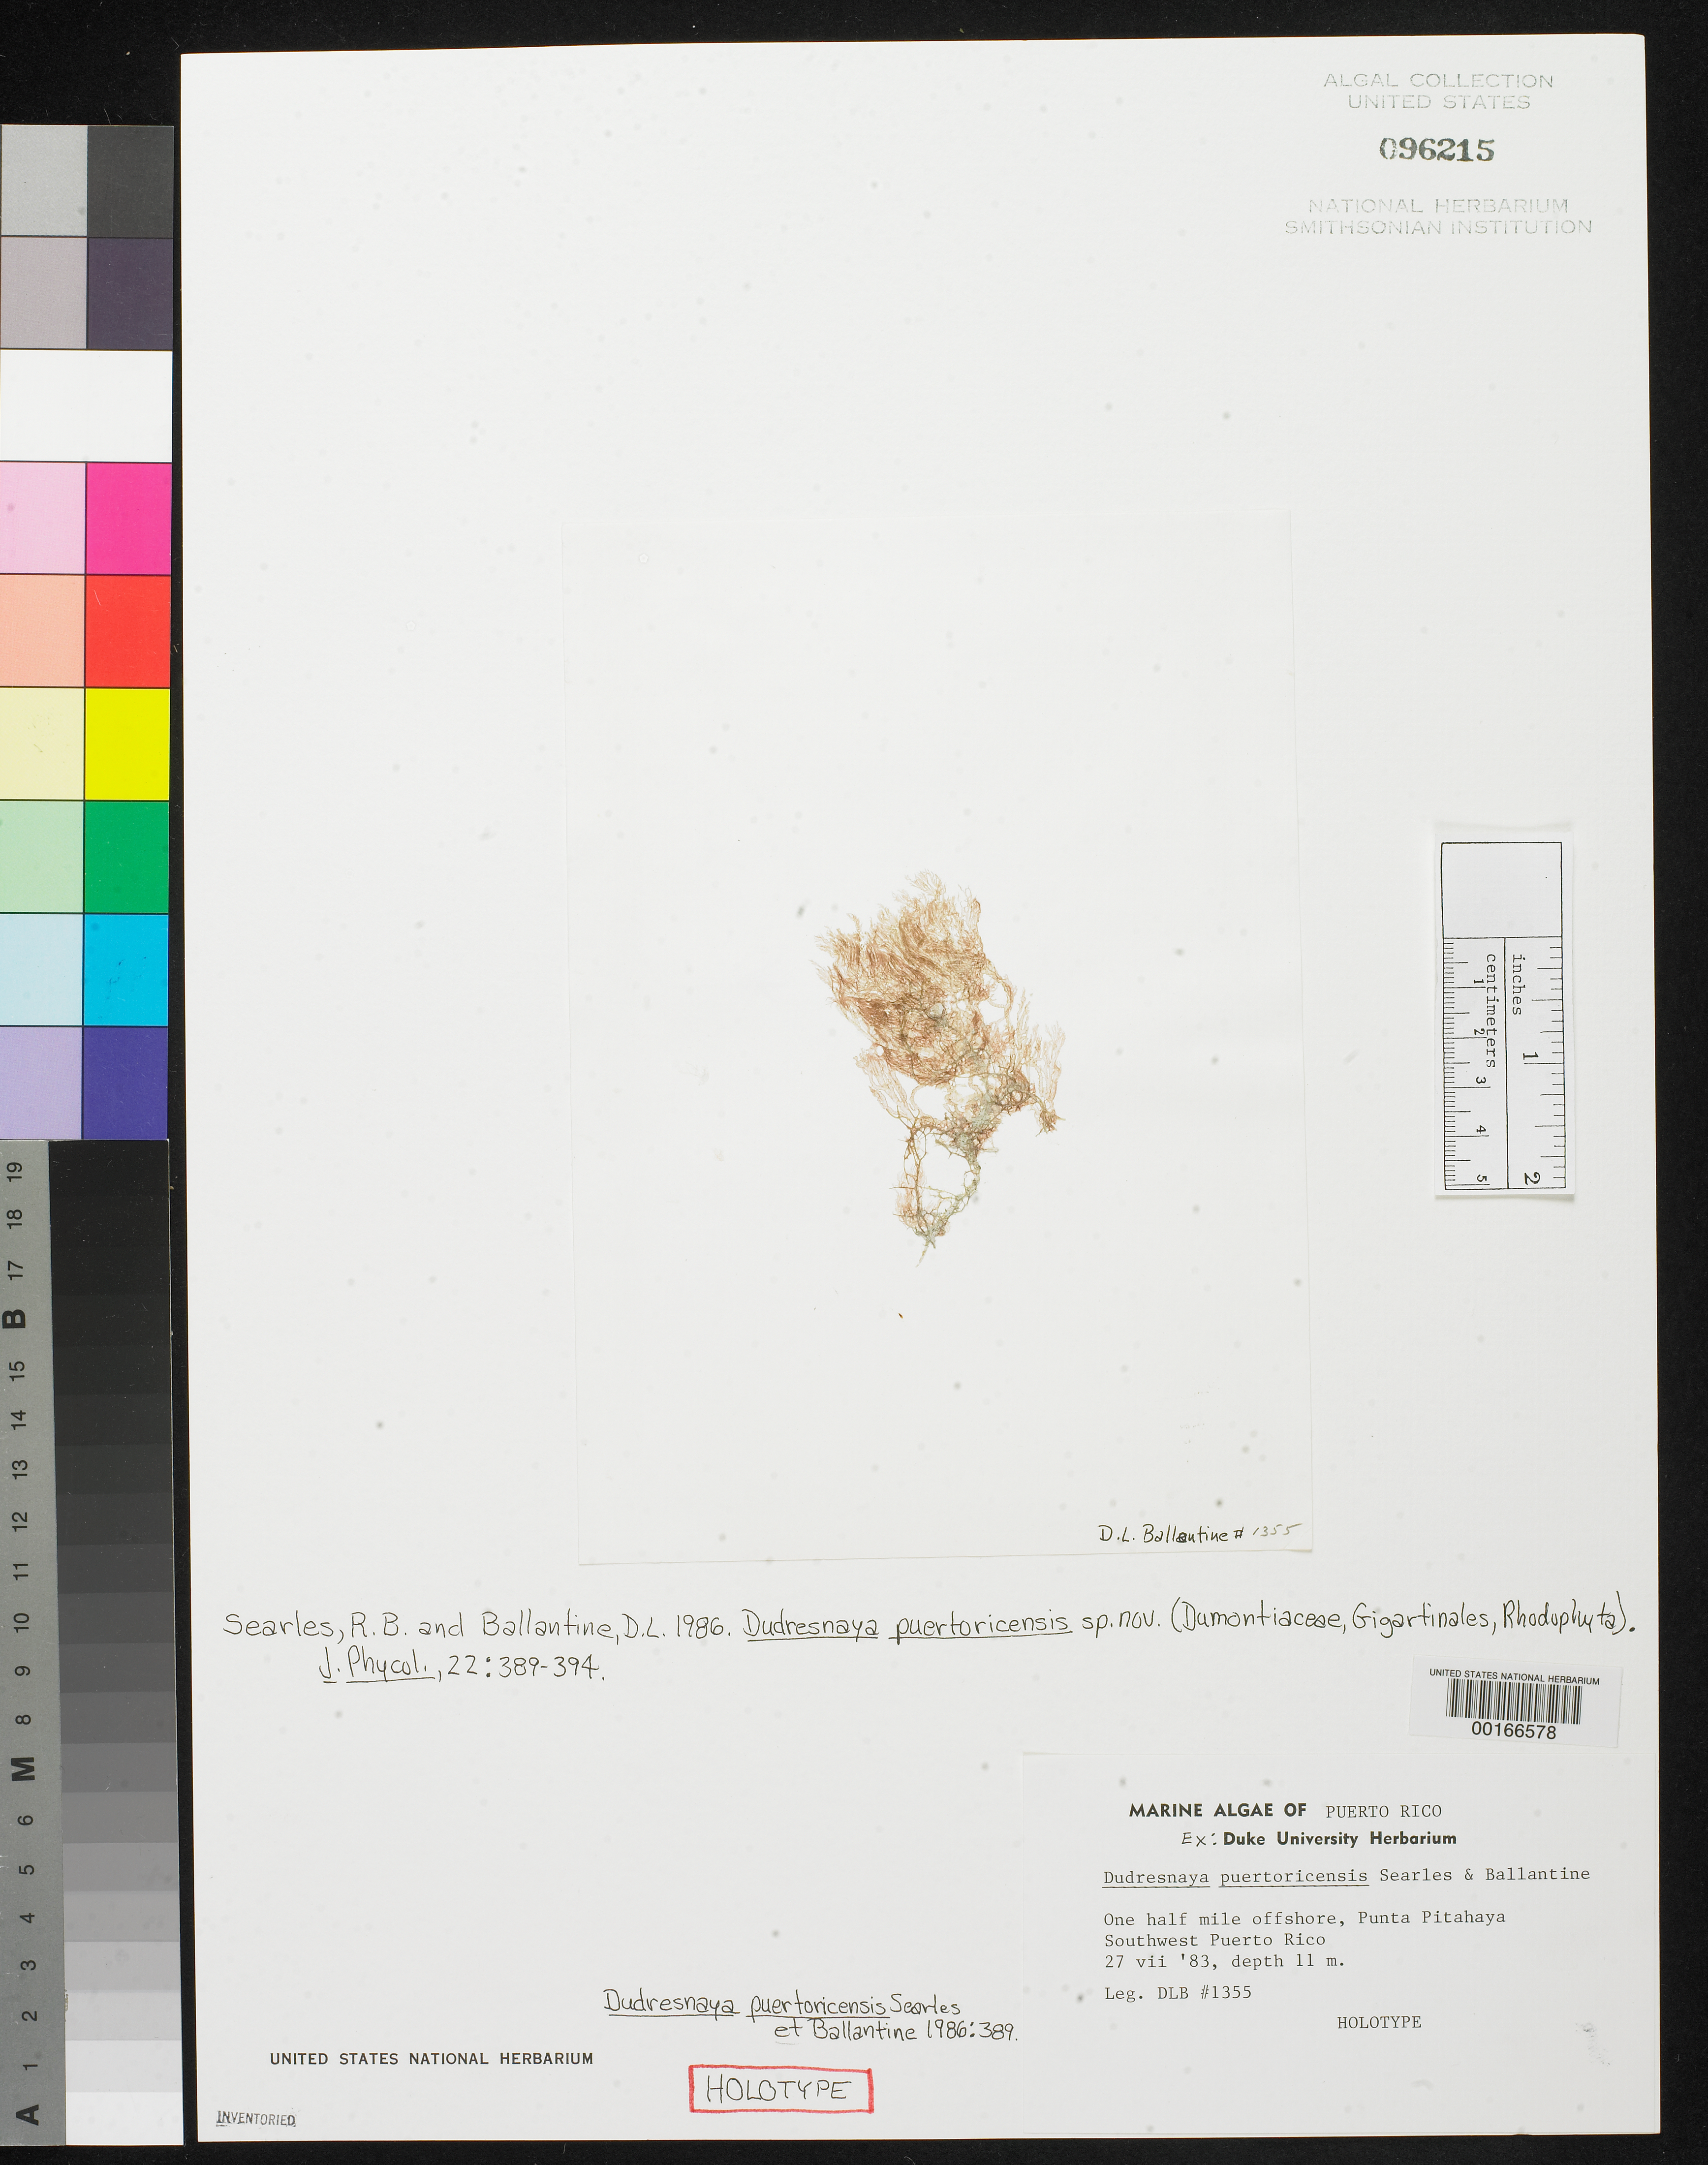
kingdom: Plantae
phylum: Rhodophyta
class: Florideophyceae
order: Gigartinales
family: Dumontiaceae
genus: Dudresnaya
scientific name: Dudresnaya puertoricensis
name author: Searles & D.L. Ballant.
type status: Holotype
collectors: D.L. Ballantine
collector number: DLB 1355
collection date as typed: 27 Jul 1983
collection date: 1983-07-27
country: Puerto Rico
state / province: Cabo Rojo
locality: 1/2 mile off Punta Pitahaya.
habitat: One half mile offshore, 11 m.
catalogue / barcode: US 96215